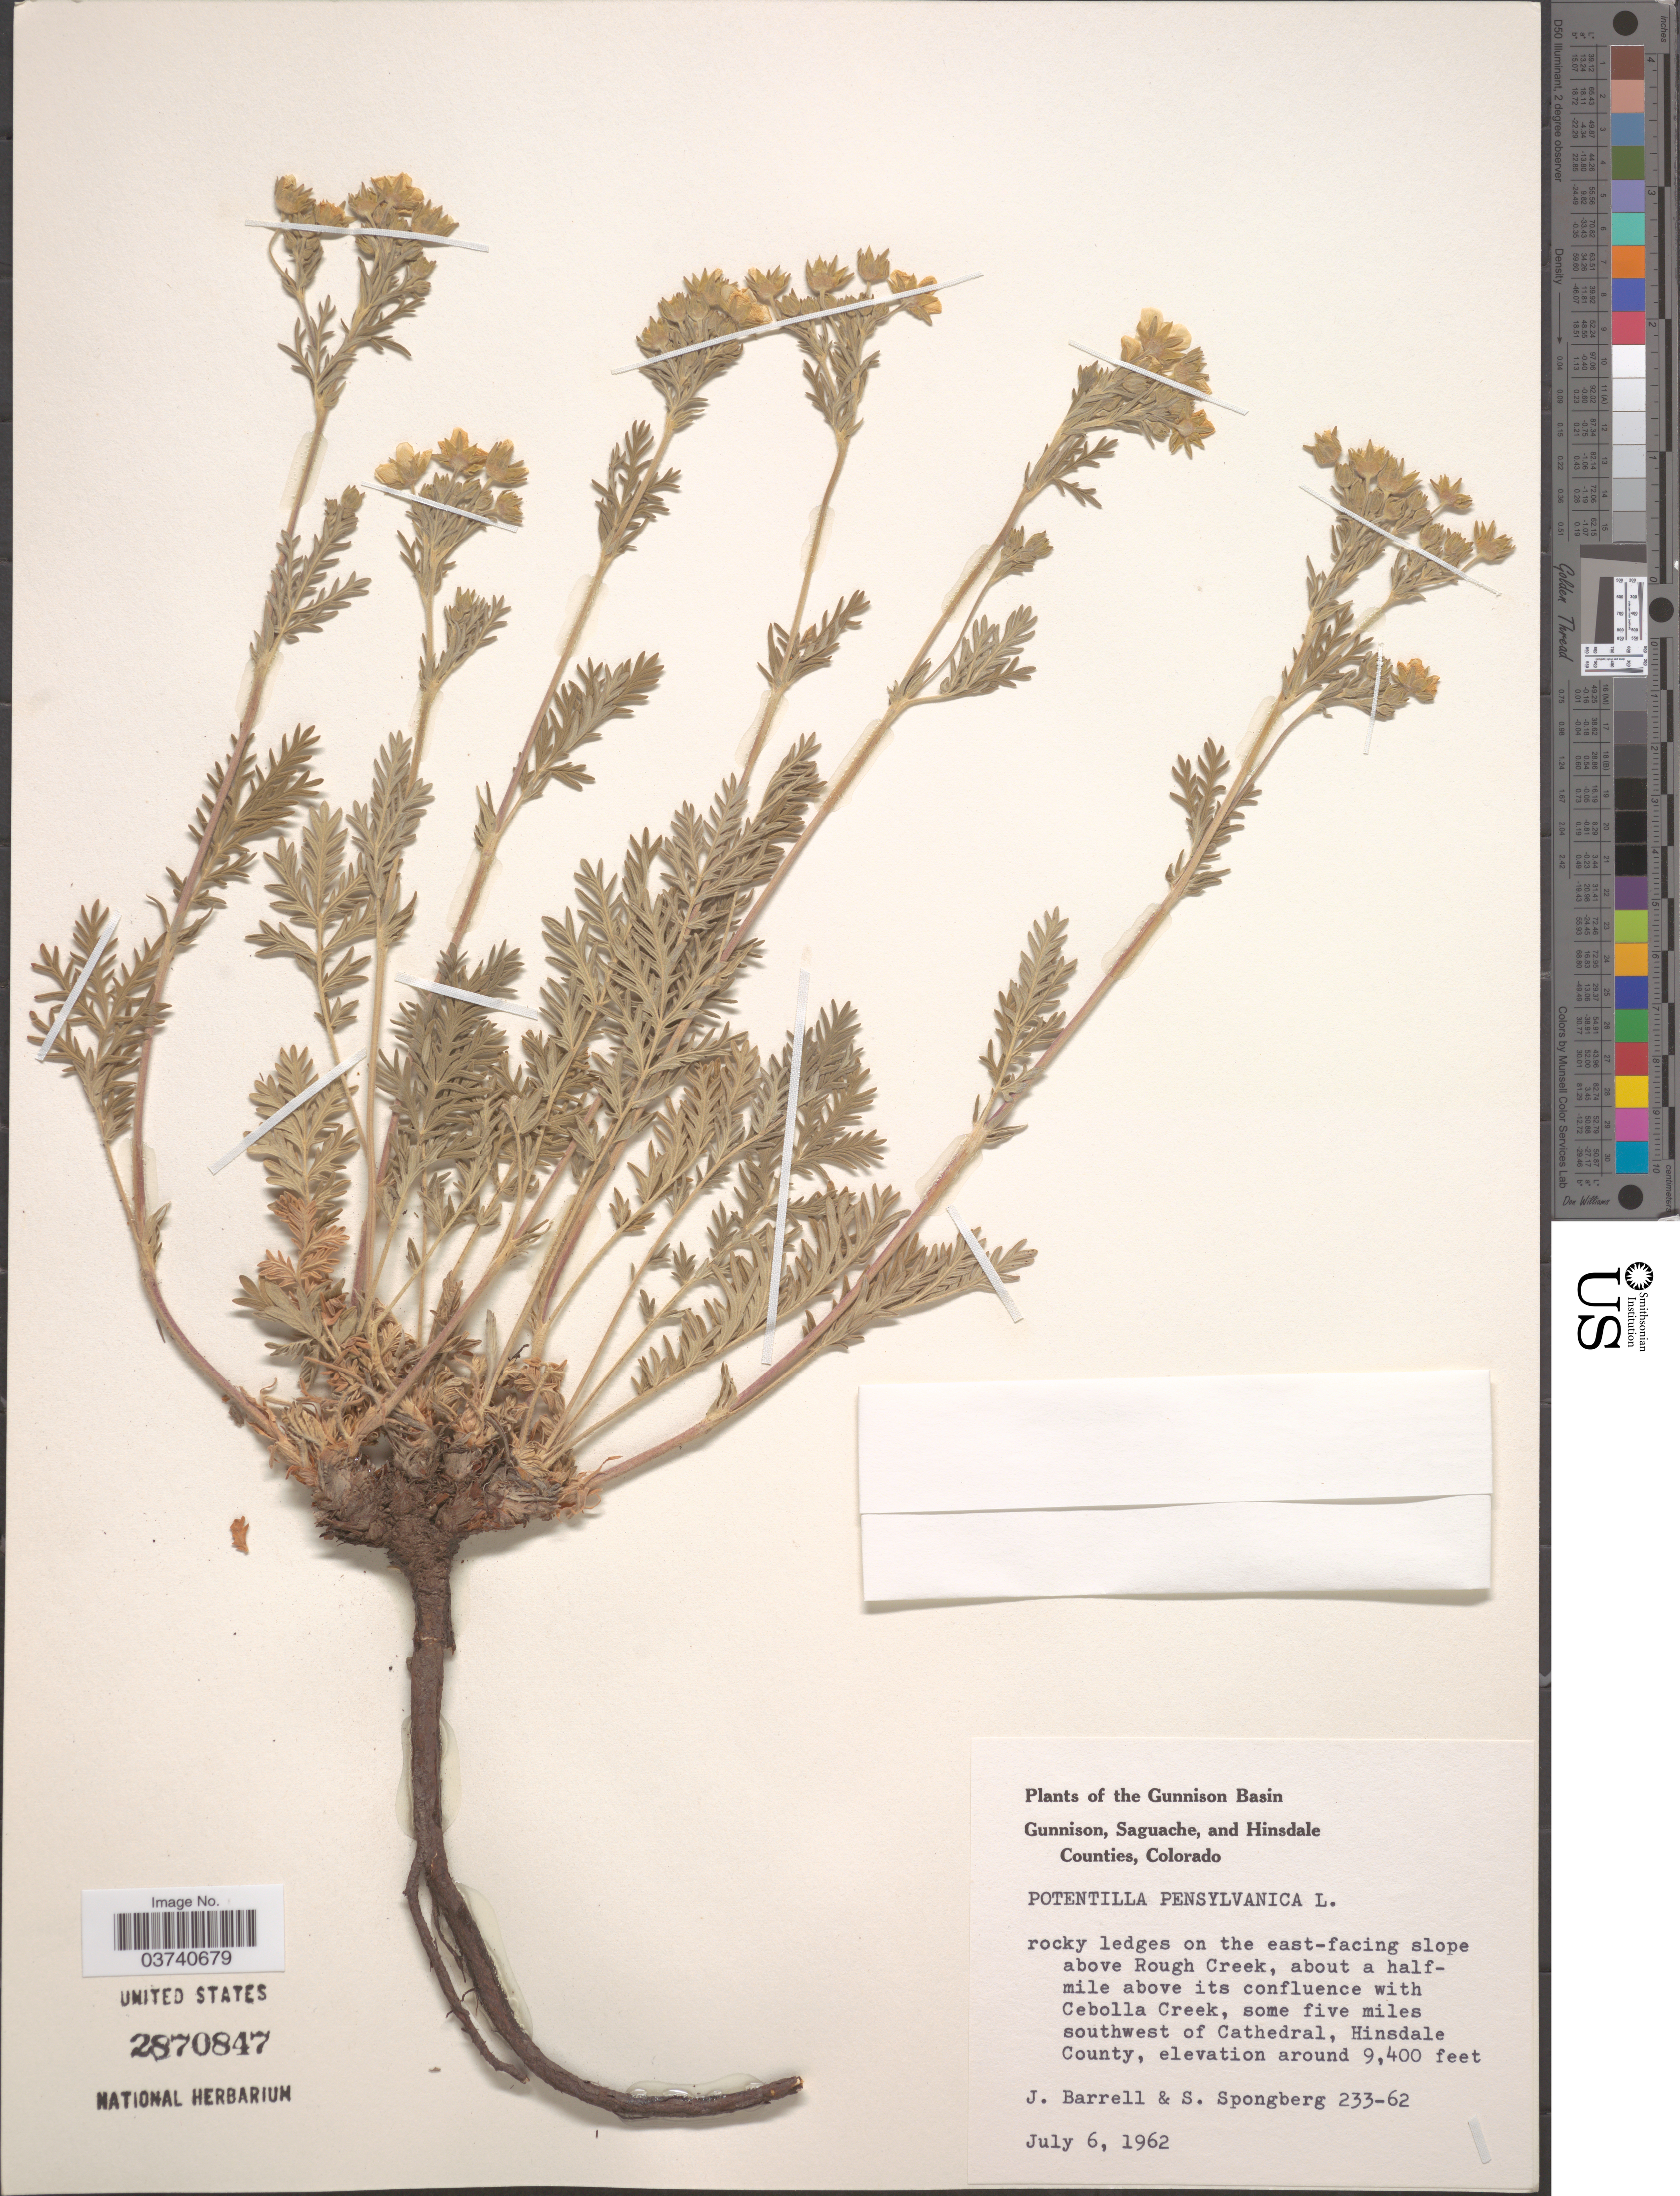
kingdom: Plantae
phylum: Tracheophyta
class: Magnoliopsida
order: Rosales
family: Rosaceae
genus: Potentilla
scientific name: Potentilla pensylvanica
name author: L.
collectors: J. Barrell & S. A.Spongberg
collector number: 233-62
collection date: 1962-07-06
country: United States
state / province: Colorado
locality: The Gunnison Basin. On the east-facing slope above Rough Creek, about a half-mile above its confluence with Cebolla Creek, some five miles southwest of Cathedral, Hinsdale County.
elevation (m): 2865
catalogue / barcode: US 2870847